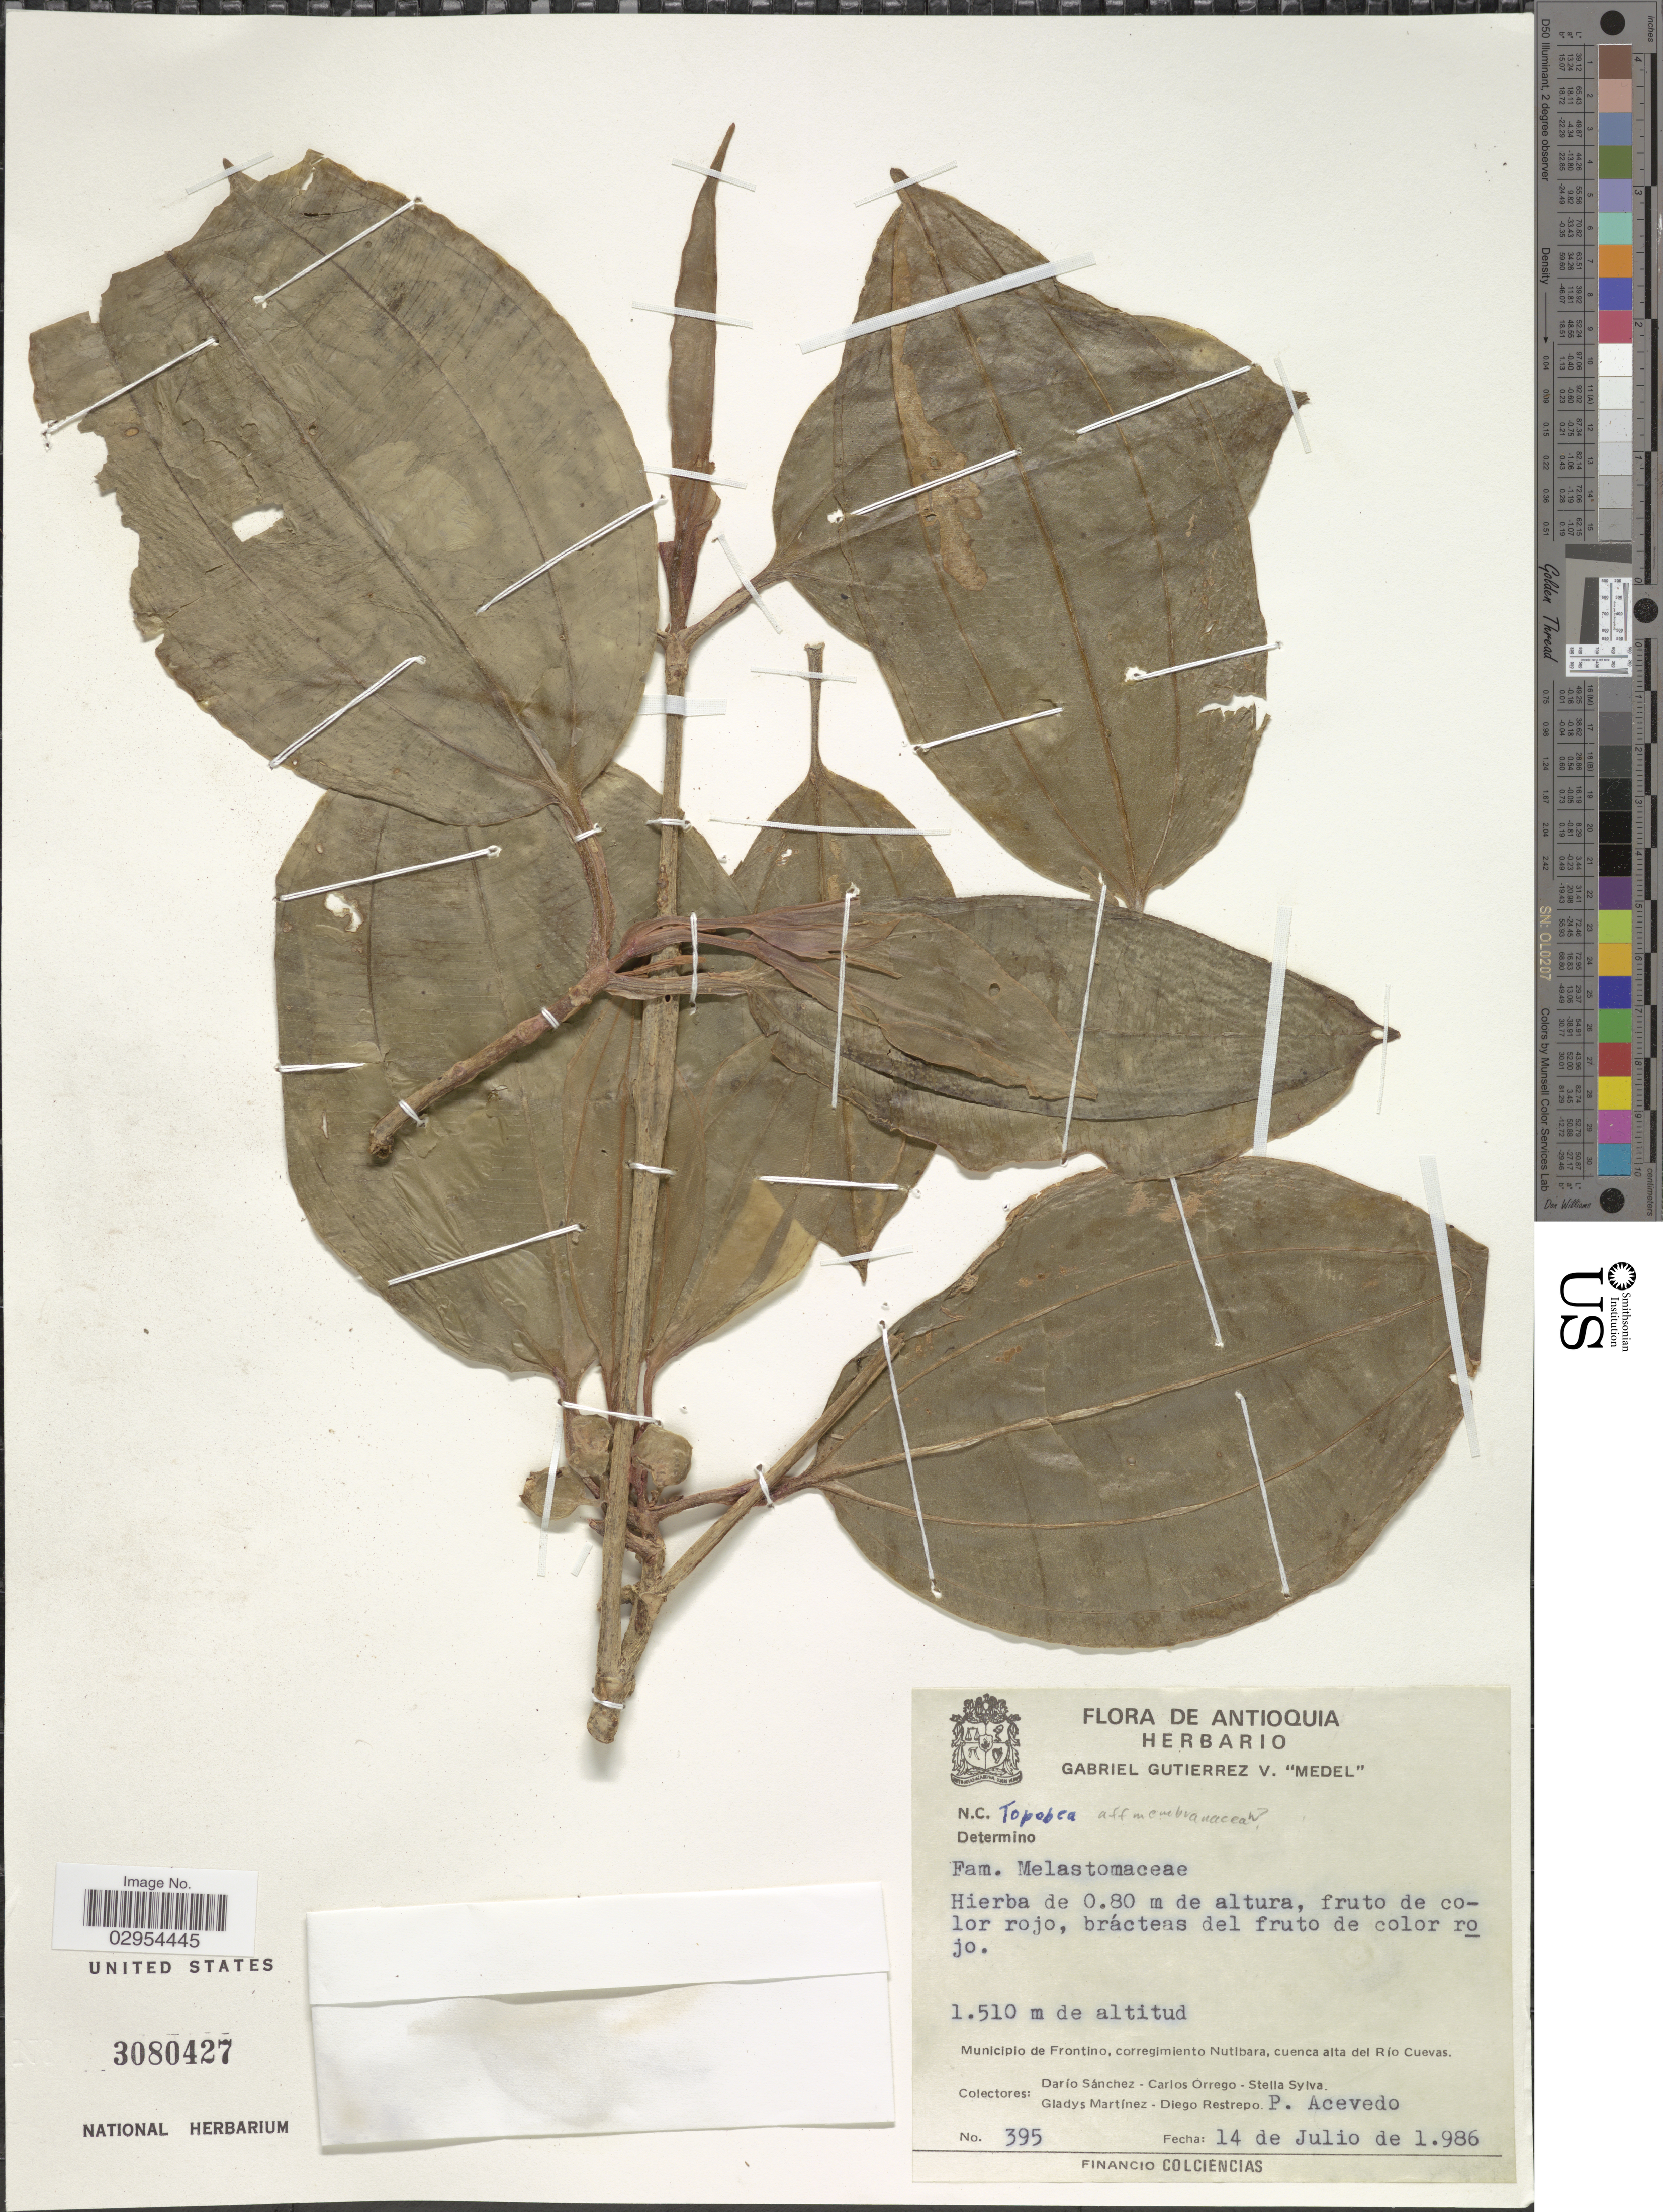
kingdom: Plantae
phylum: Tracheophyta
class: Magnoliopsida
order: Myrtales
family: Melastomataceae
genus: Topobea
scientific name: Topobea sp.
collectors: D. Sánchez, C. Orrego, S. Sylva, G. Martinez & et al.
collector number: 395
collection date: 1986-07-14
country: Colombia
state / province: Antioquia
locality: Municipio de Frontino, corregimiento Nutibara, cuenca alta del Río Cuevas.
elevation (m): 1510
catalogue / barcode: US 3080427